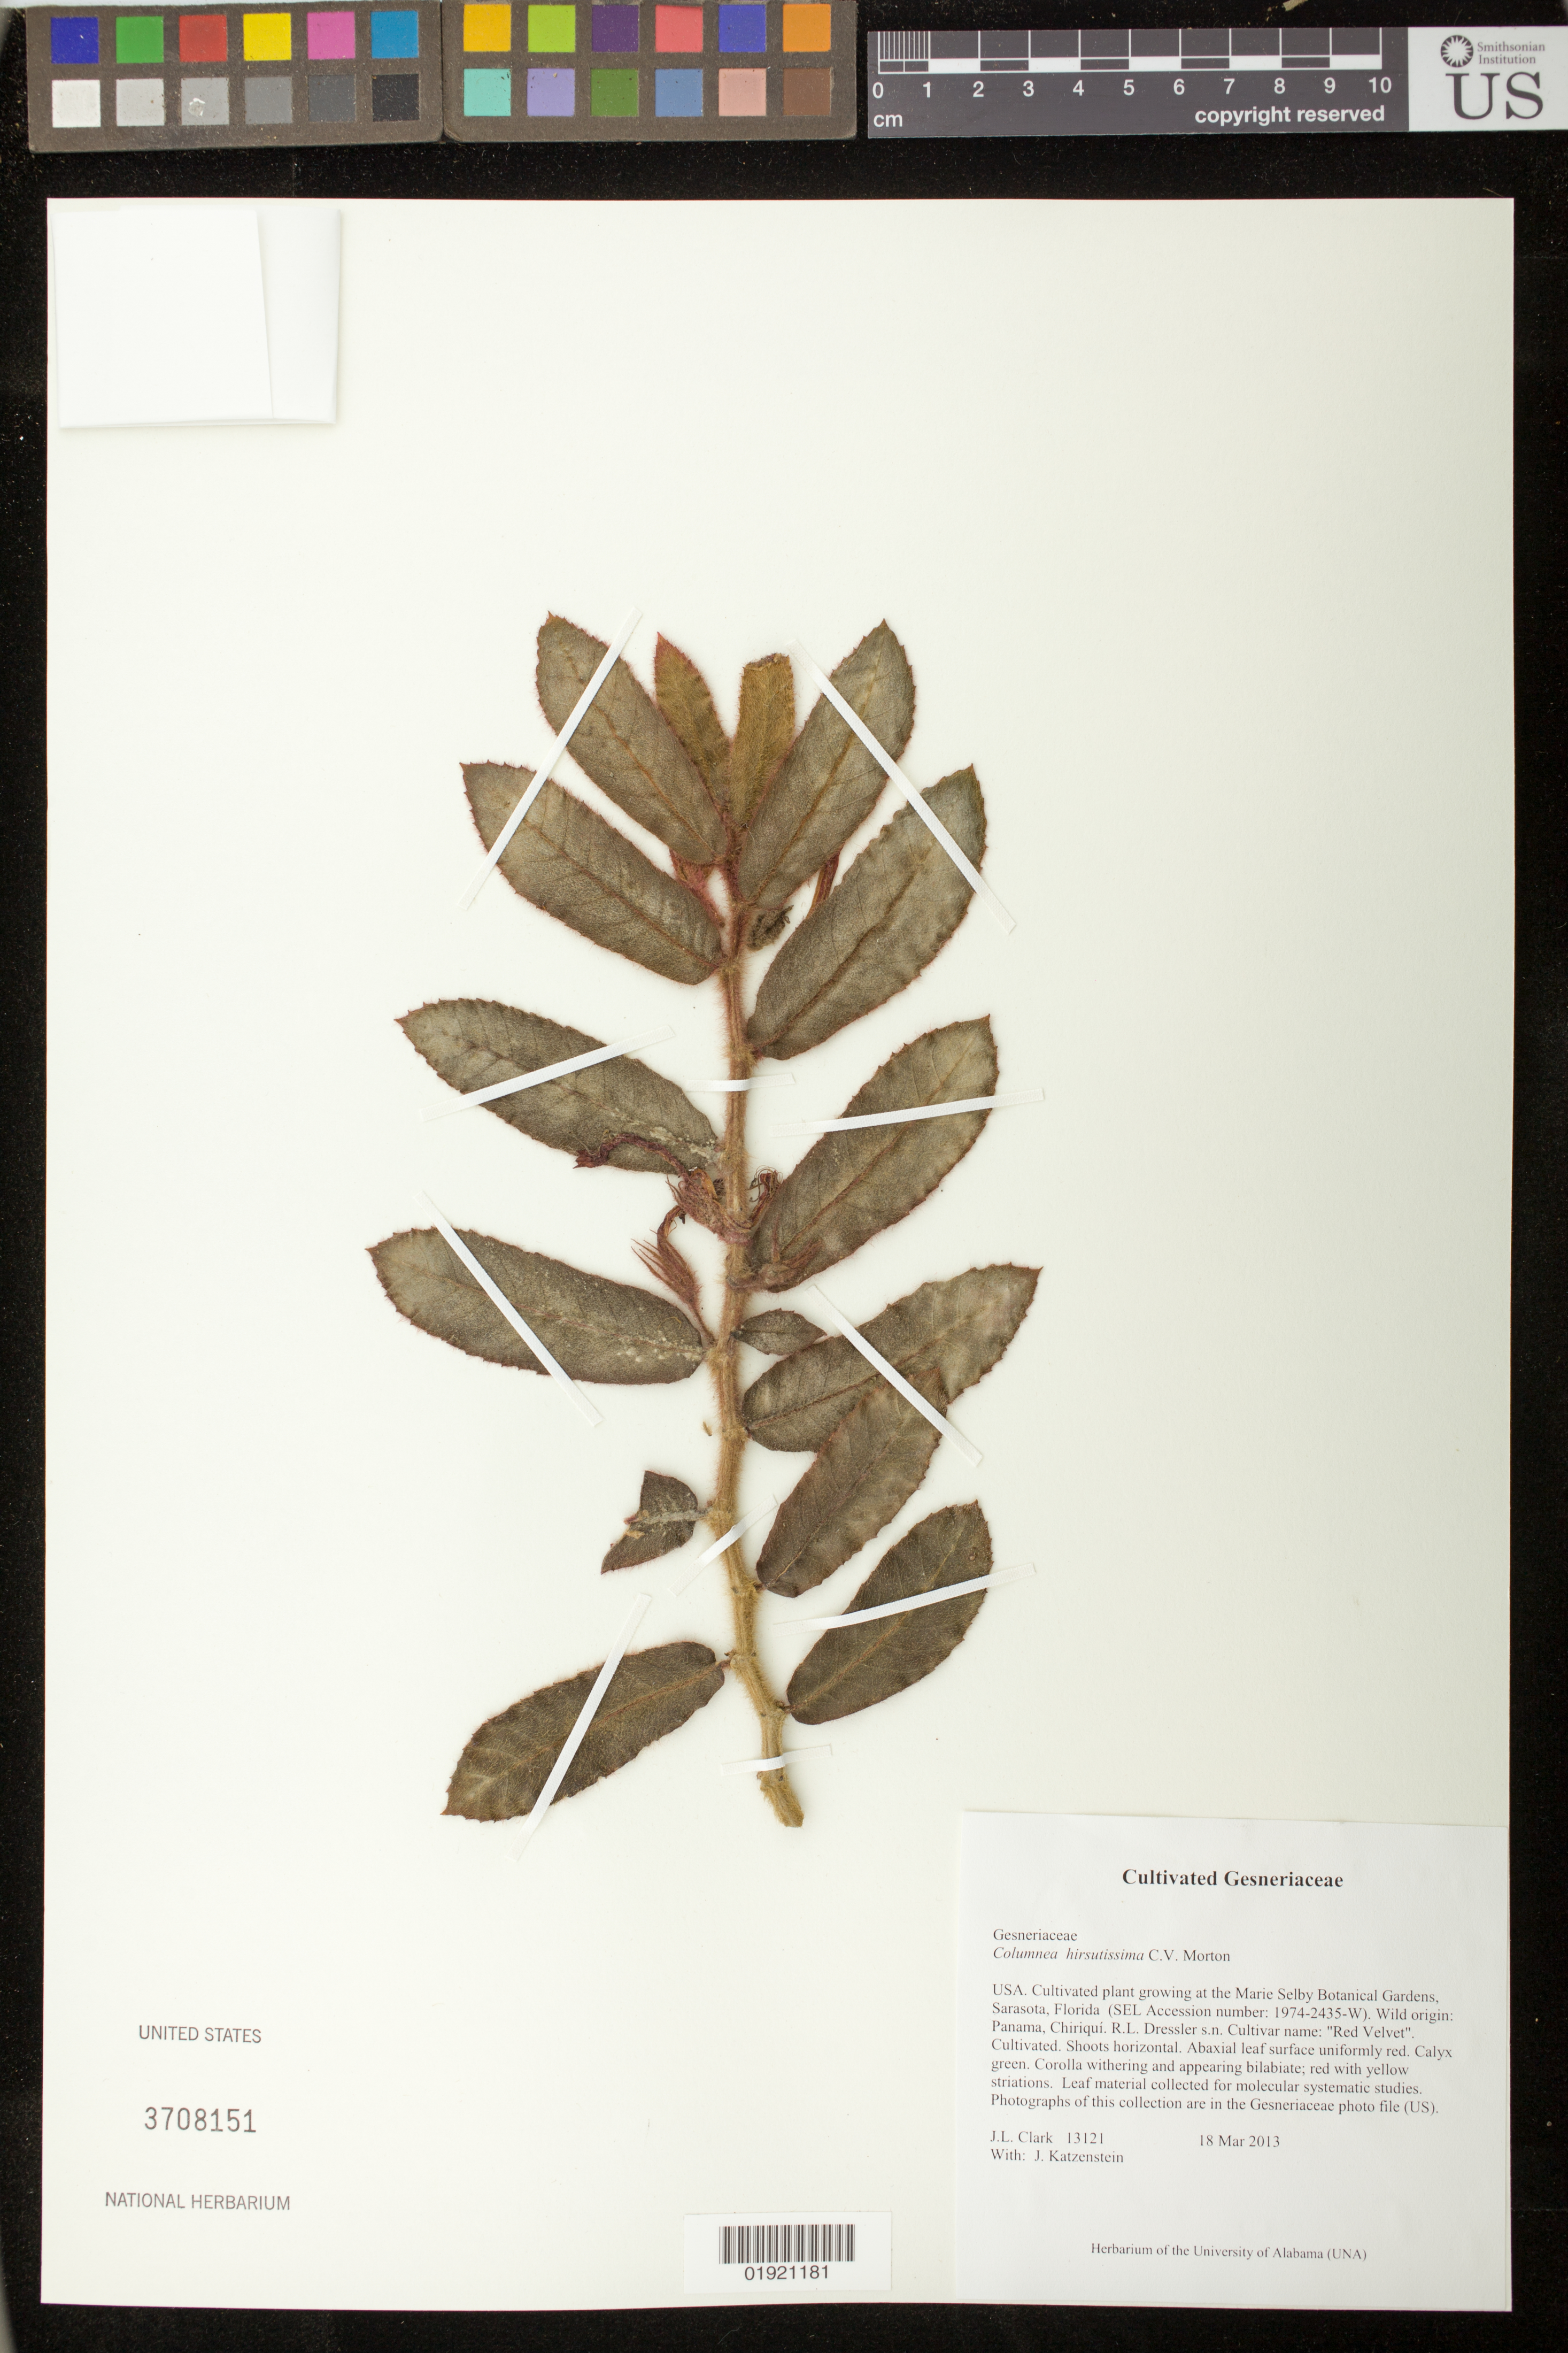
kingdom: Plantae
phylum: Tracheophyta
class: Magnoliopsida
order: Lamiales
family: Gesneriaceae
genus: Columnea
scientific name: Columnea hirsutissima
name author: C.V. Morton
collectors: J. L. Clark & J. Katzenstein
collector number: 13121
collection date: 2013-03-18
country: United States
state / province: Florida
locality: Cultivated plant growing at the Marie Selby Botanical Gardens, Sarasota, Florida. Wild origin: Panama, Chiriqui.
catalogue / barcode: US 3708151